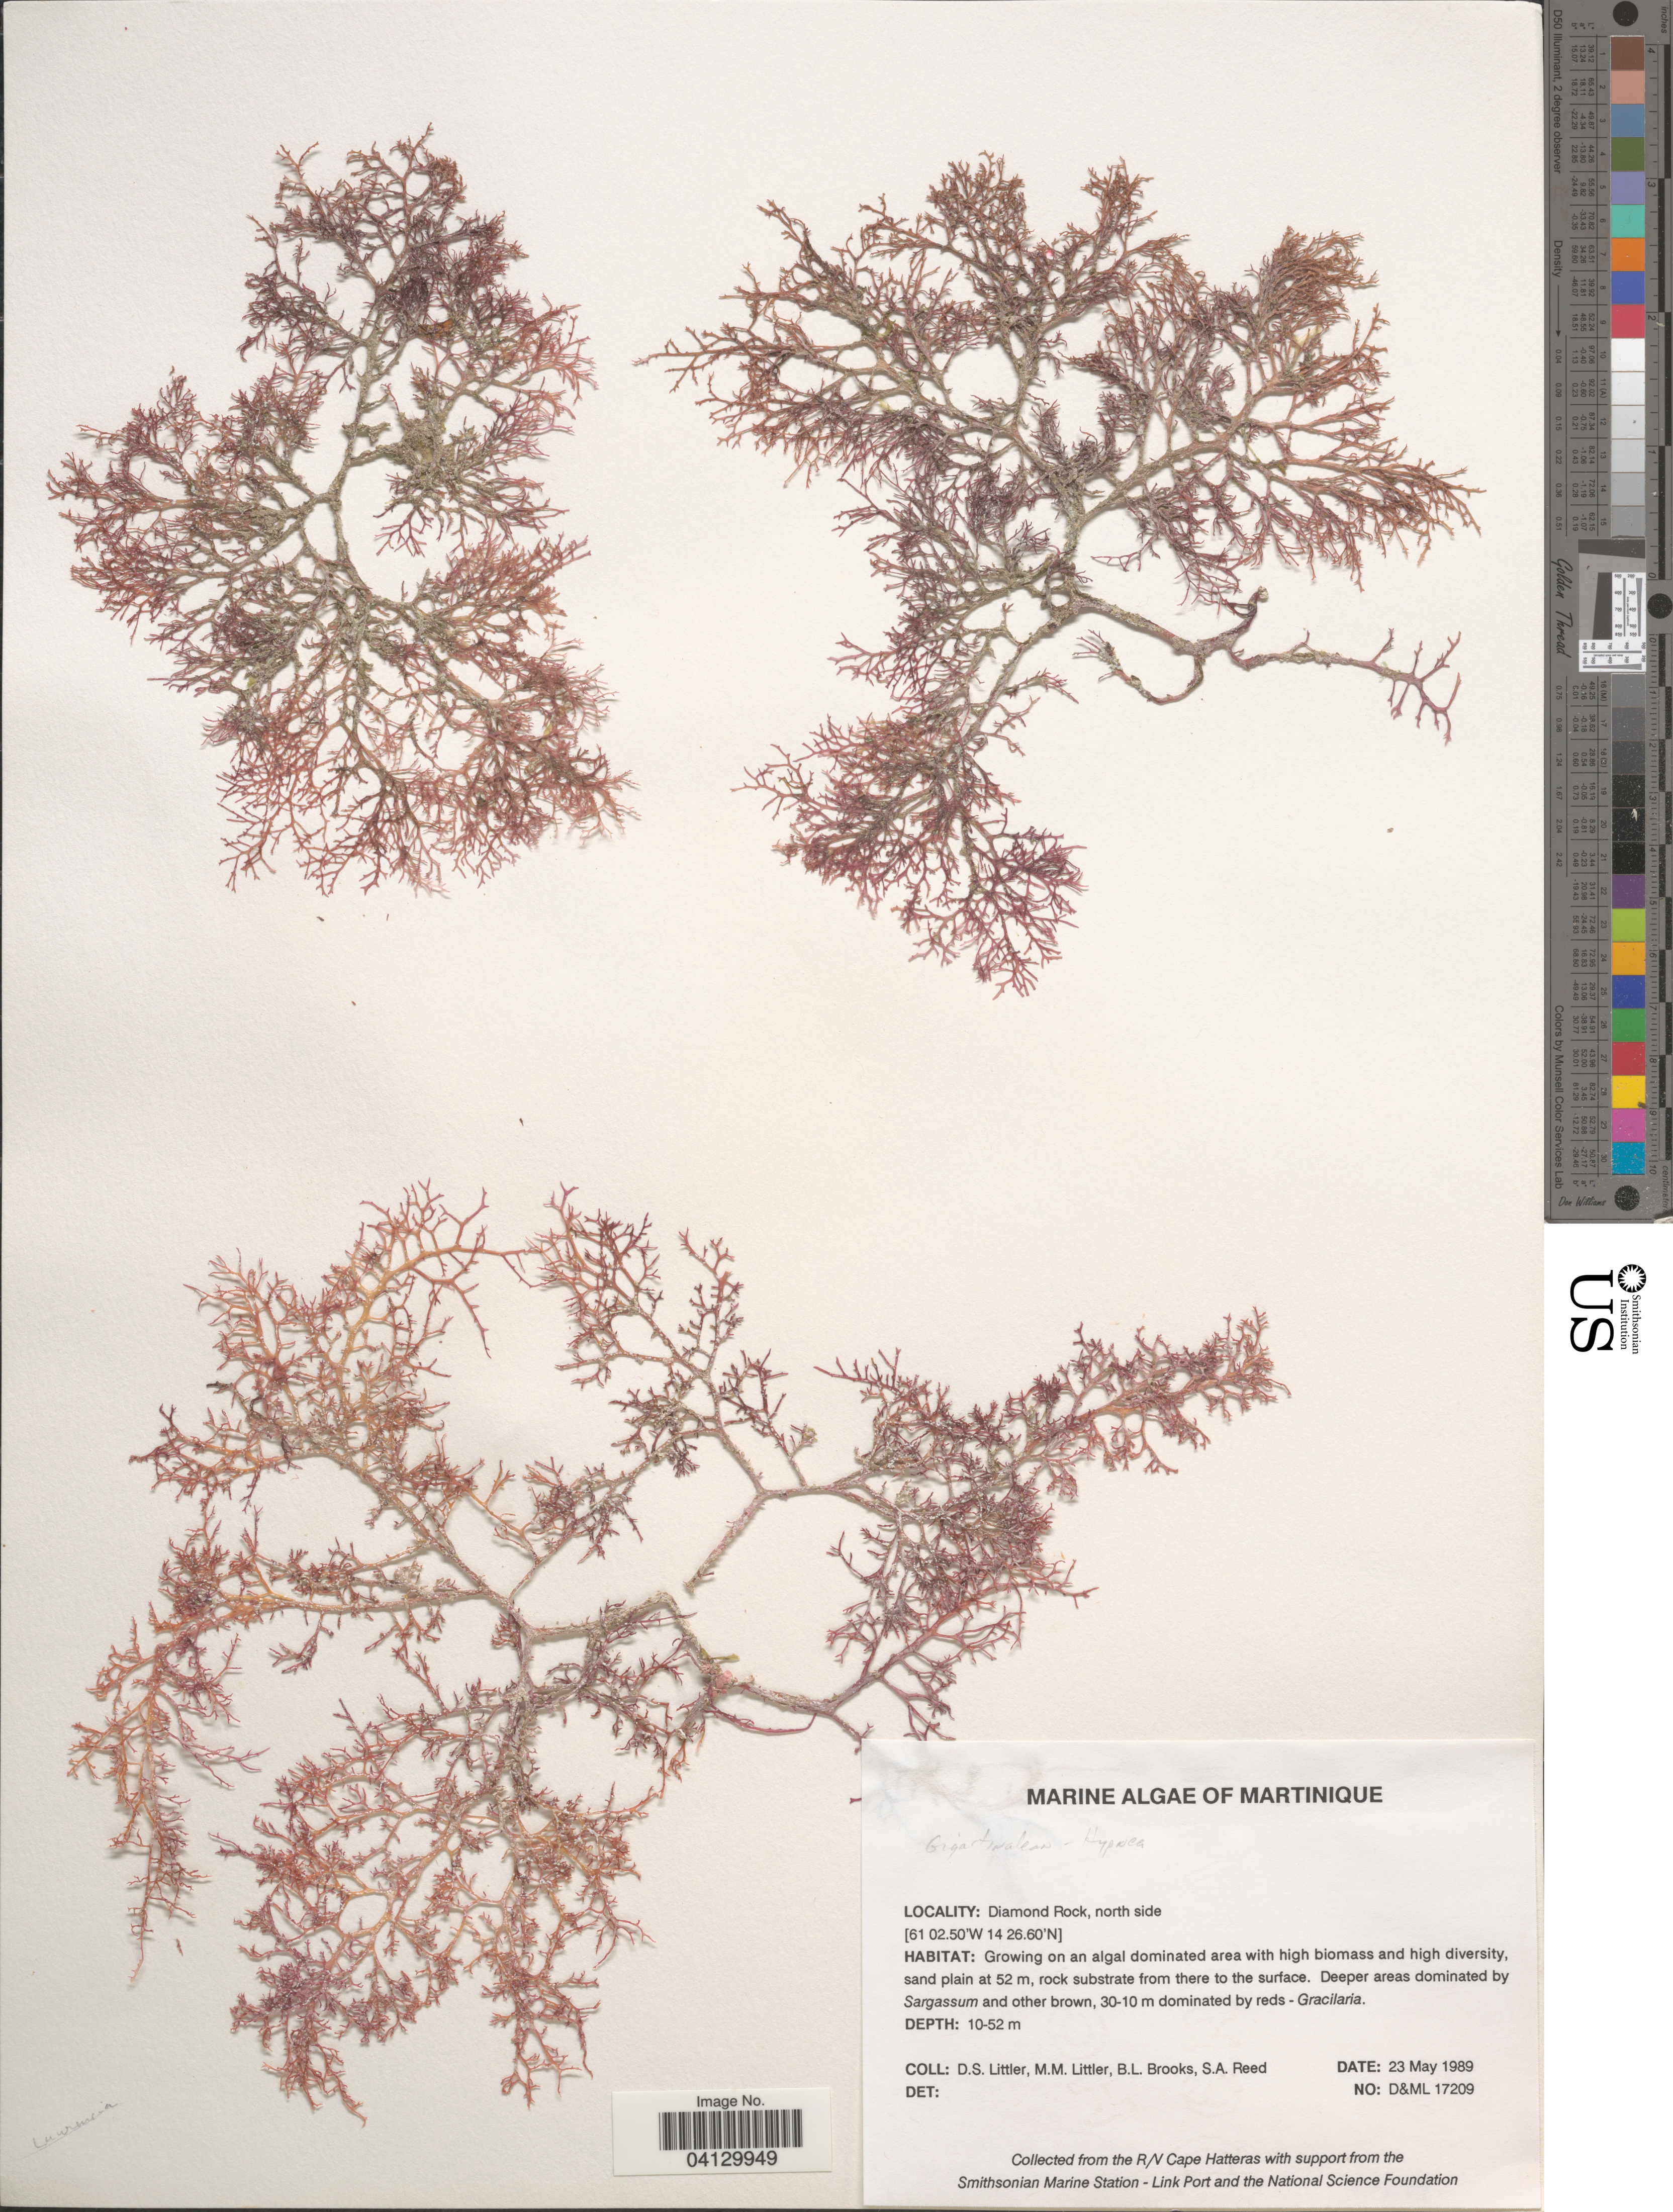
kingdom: Plantae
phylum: Rhodophyta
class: Florideophyceae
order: Gigartinales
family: Cystocloniaceae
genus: Hypnea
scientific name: Hypnea sp.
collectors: D. S. Littler, B. Brooks & S. Reed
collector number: D&ML17209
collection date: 1989-05-23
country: Martinique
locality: Diamond Rock, north side.